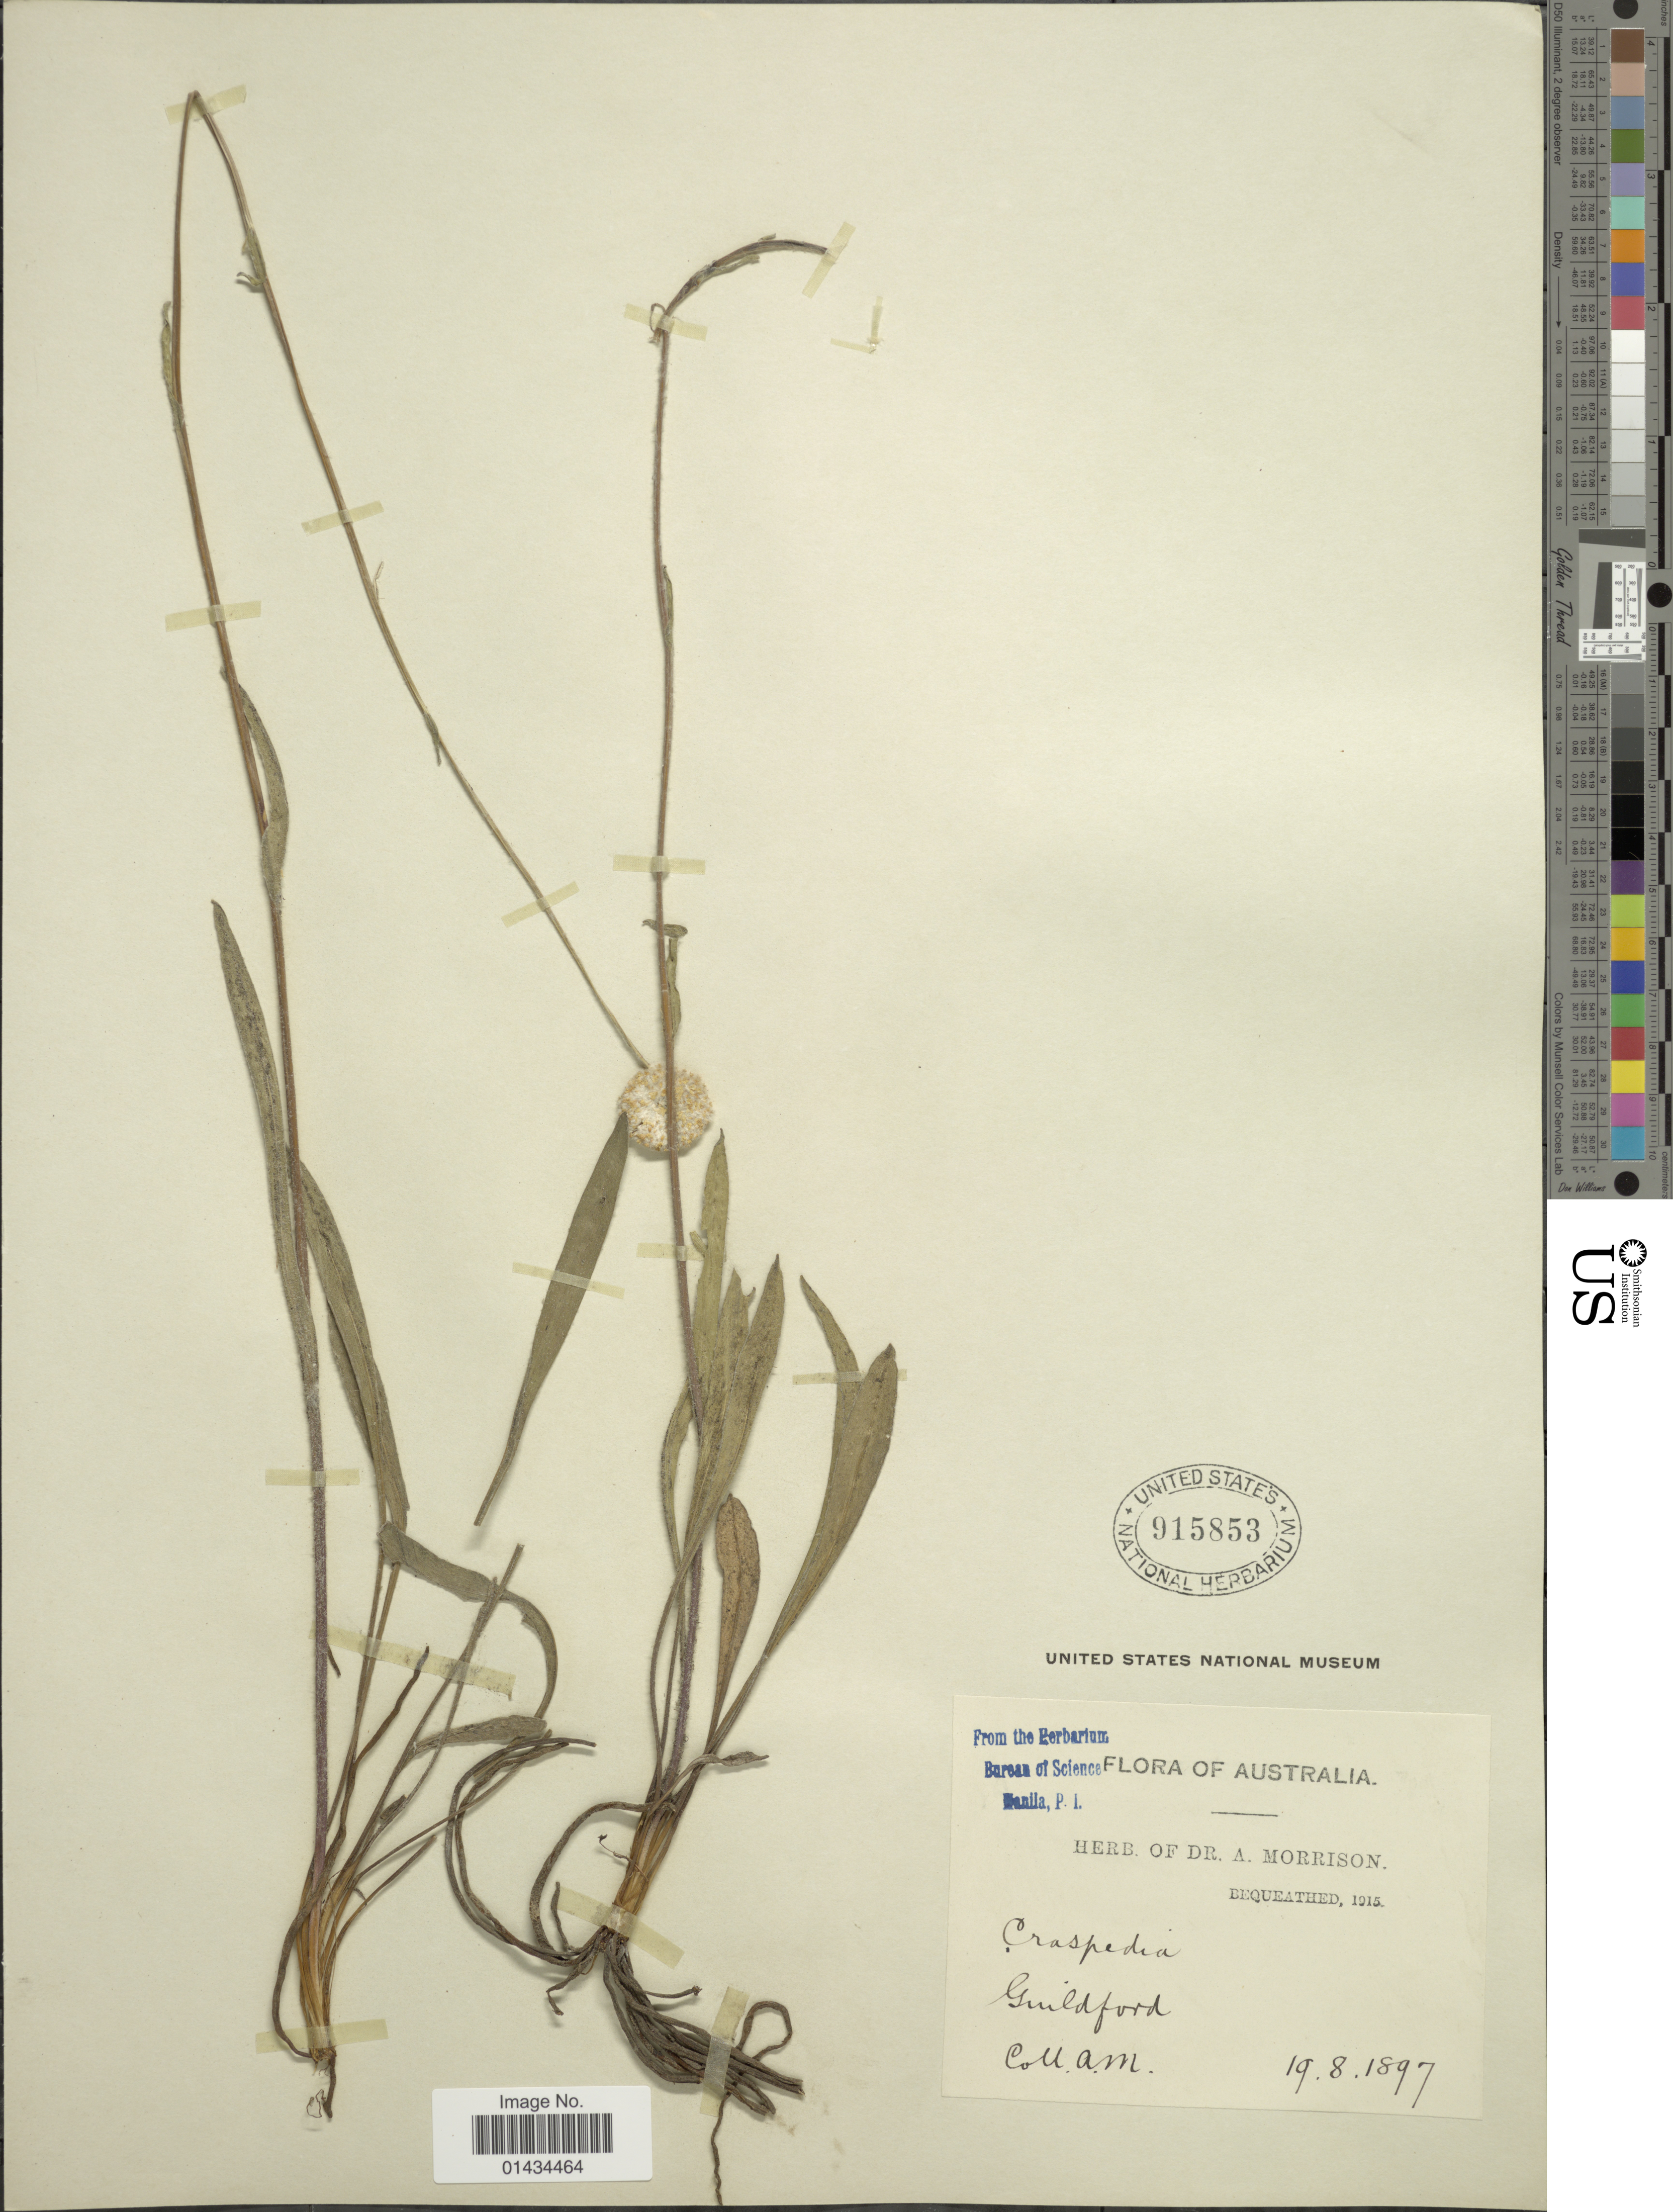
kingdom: Plantae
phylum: Tracheophyta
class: Magnoliopsida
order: Asterales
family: Asteraceae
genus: Craspedia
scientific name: Craspedia sp.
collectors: A. Morrison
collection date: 1897-08-19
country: Australia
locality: Guildford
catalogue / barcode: US 915853